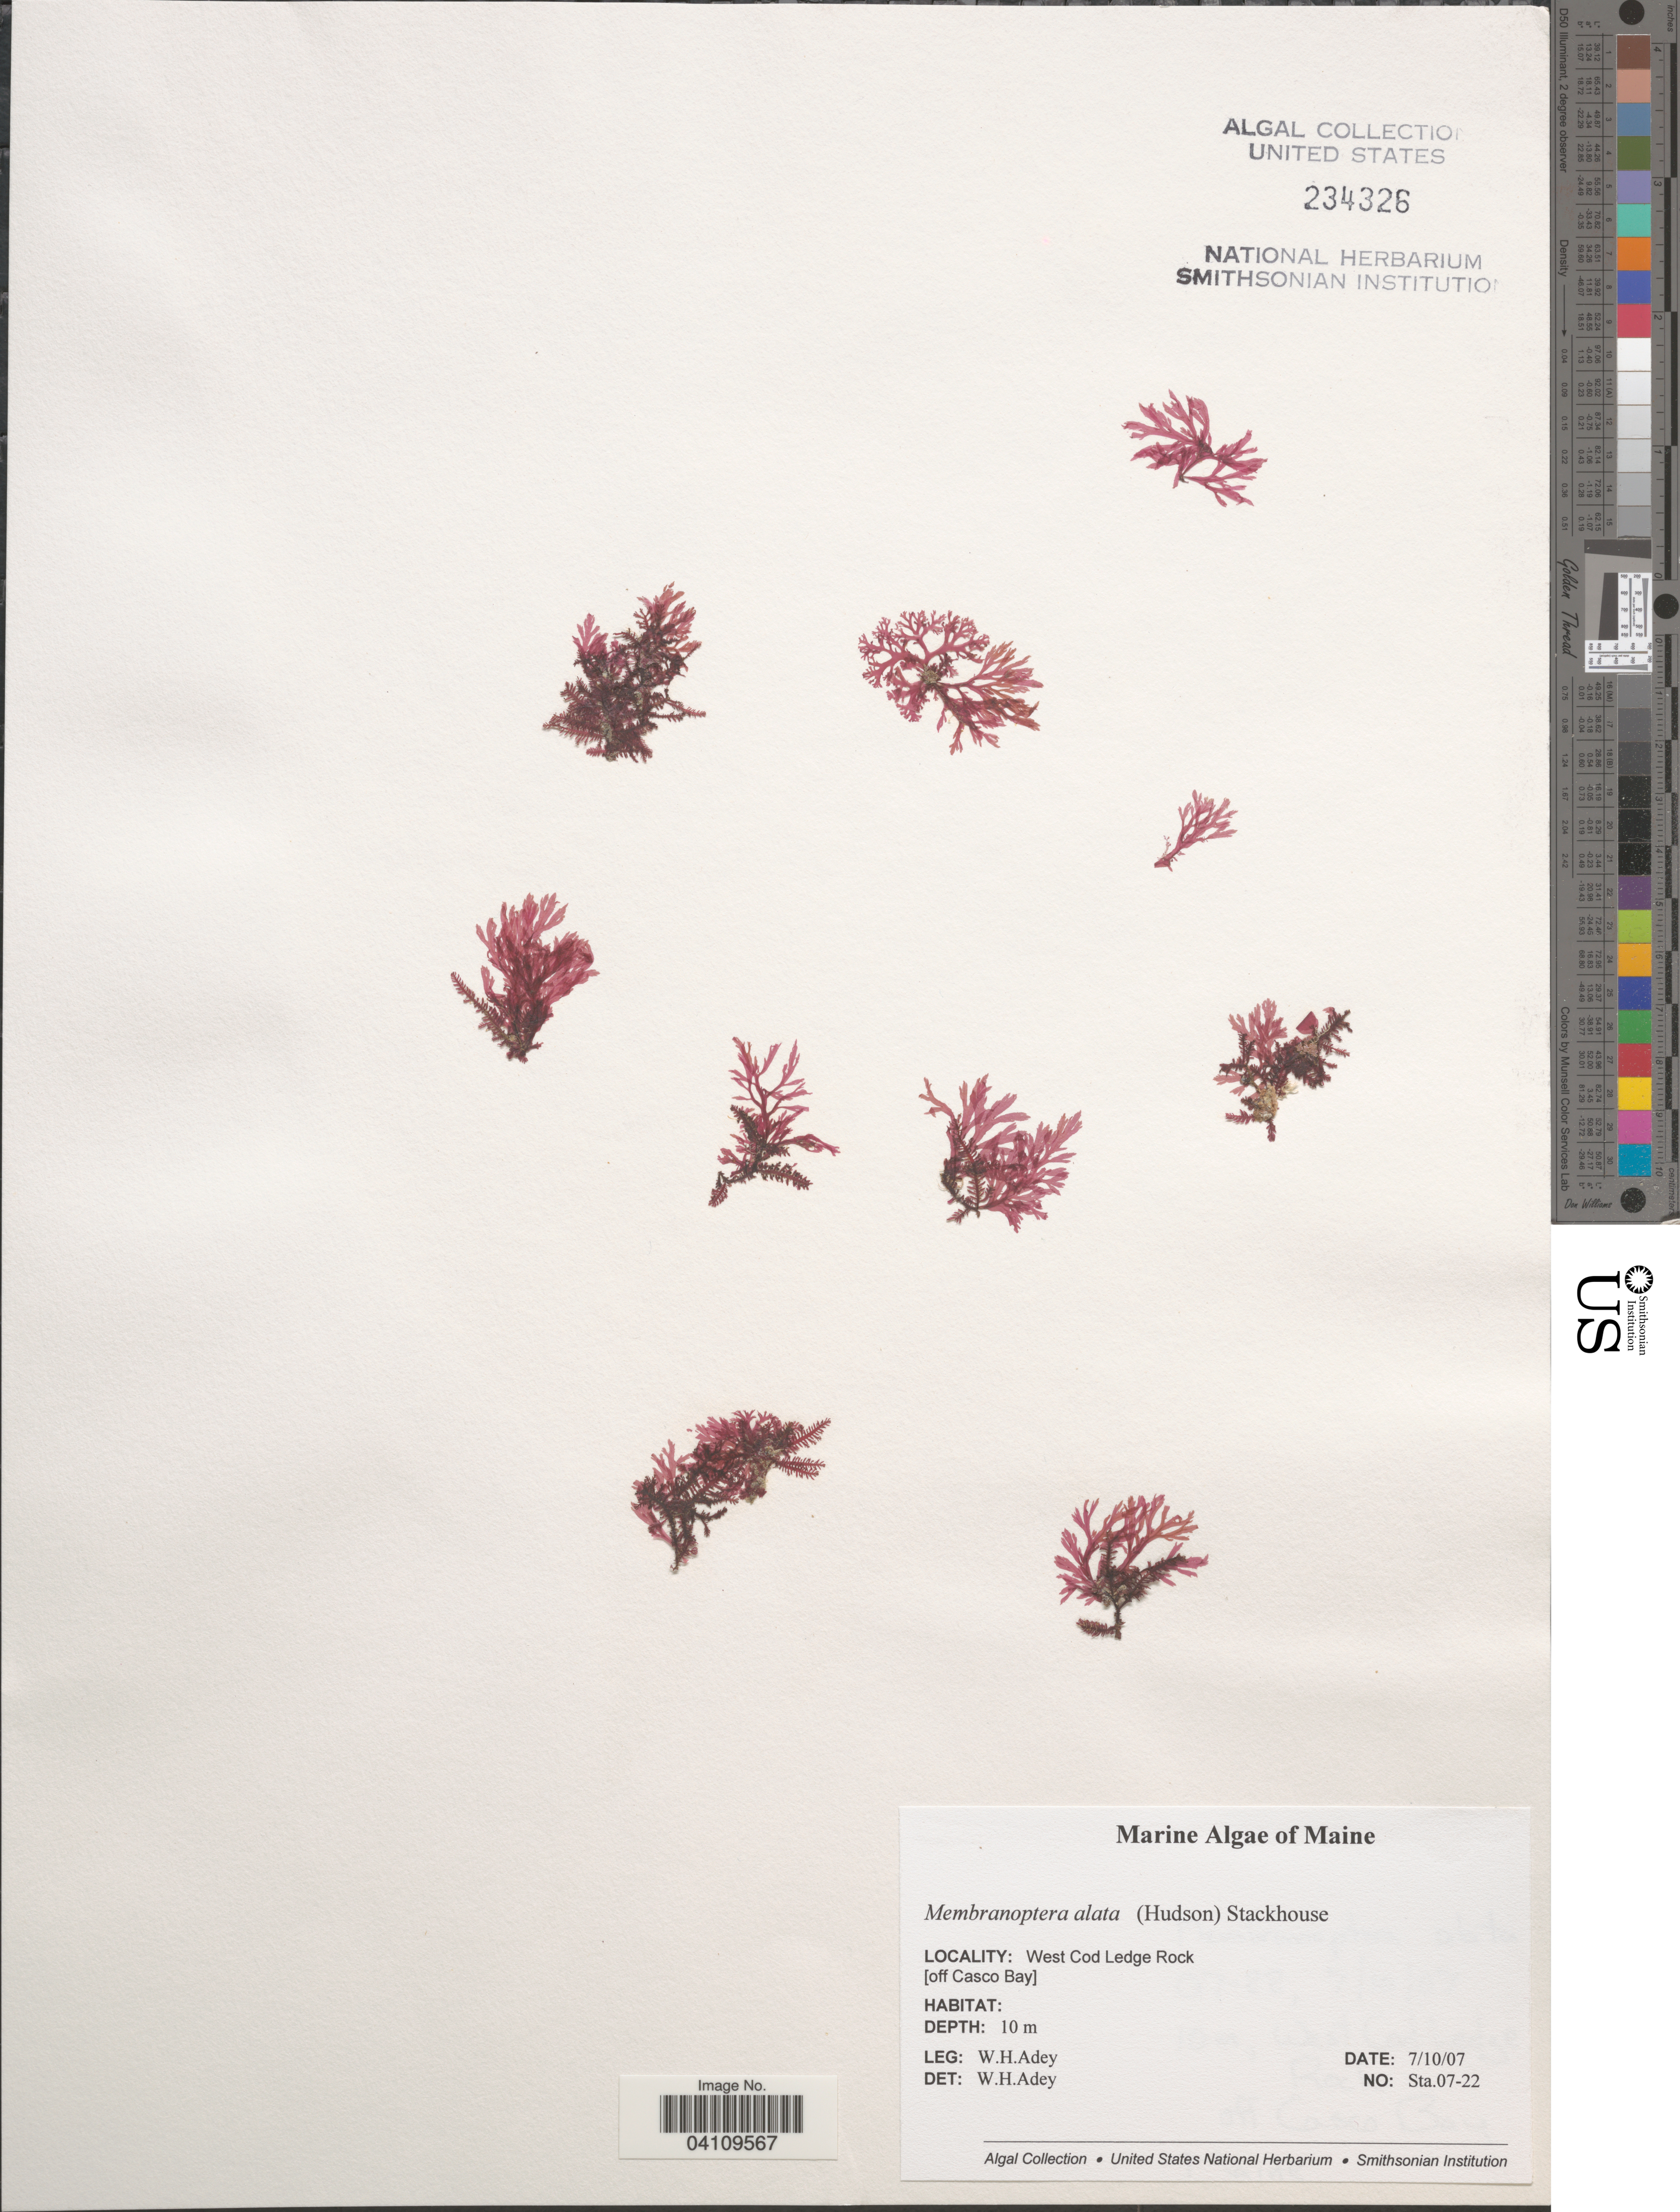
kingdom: Plantae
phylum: Rhodophyta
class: Florideophyceae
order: Ceramiales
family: Delesseriaceae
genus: Membranoptera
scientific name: Membranoptera alata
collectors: W. H. Adey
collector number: Sta. 07-22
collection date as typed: Transcribed d/m/y: 10/7/7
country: United States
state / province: Maine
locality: West Cod Ledge rock [off Casco Bay].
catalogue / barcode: US 234326